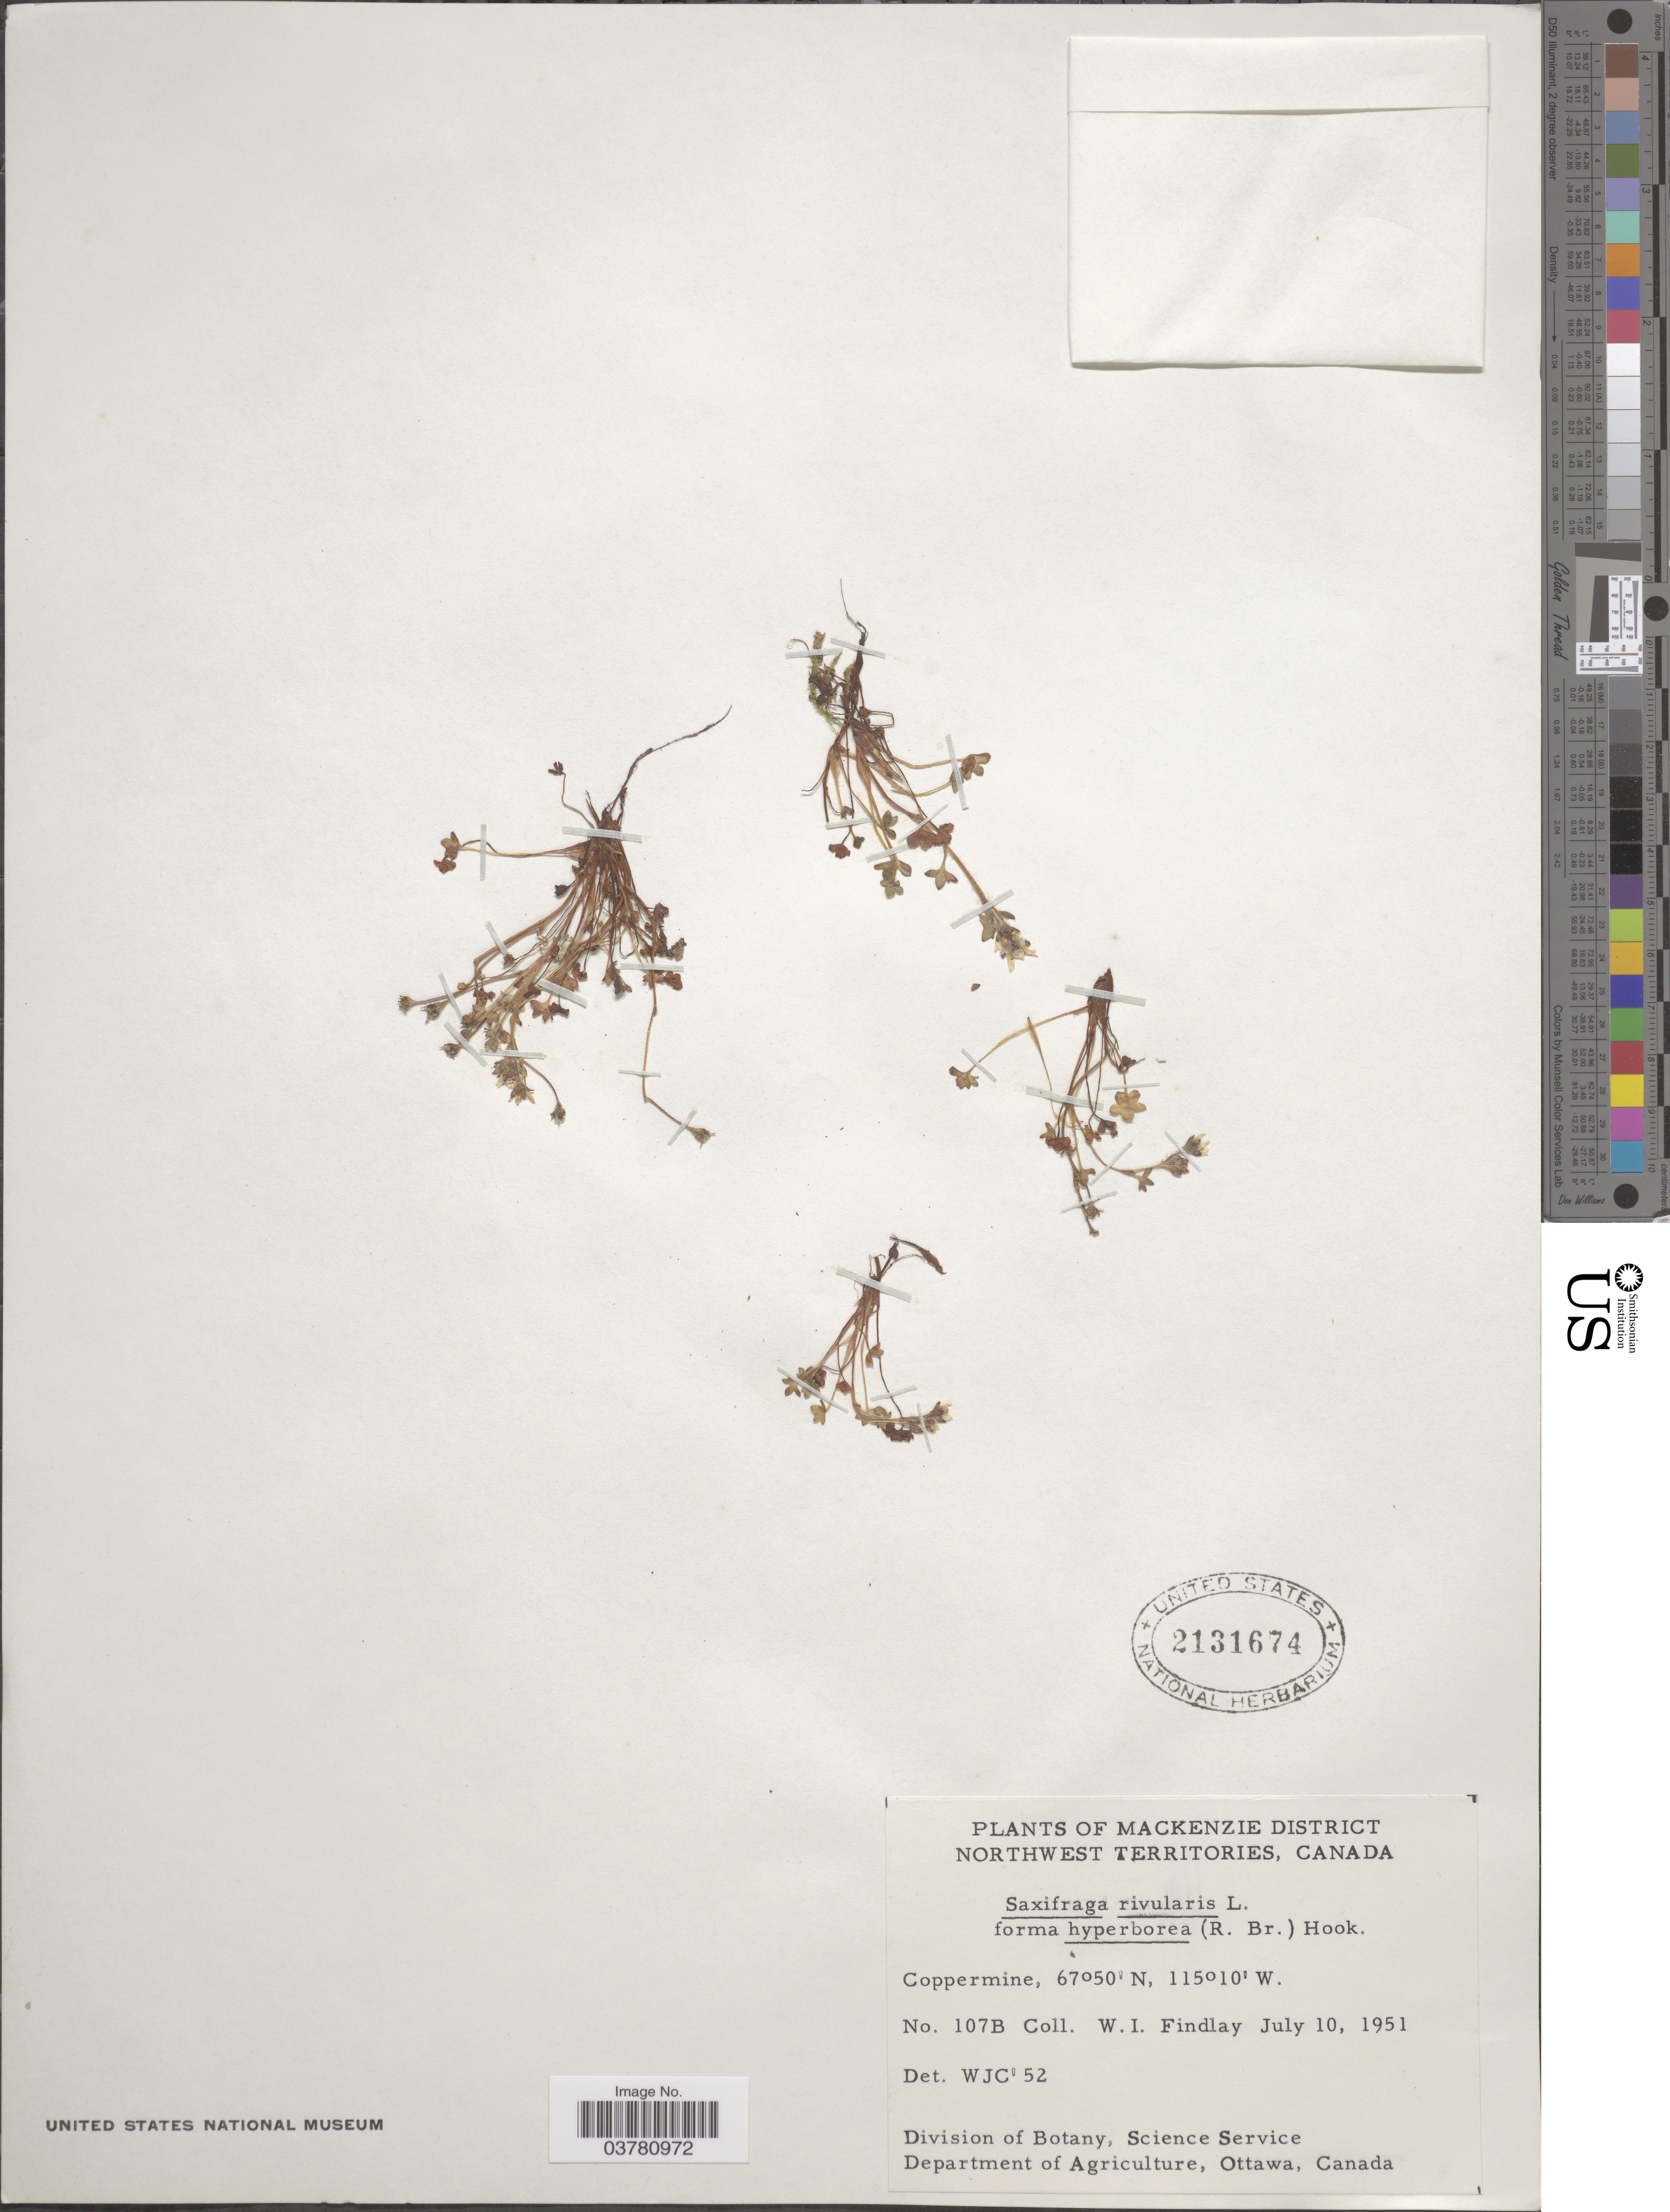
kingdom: Plantae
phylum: Tracheophyta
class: Magnoliopsida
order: Saxifragales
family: Saxifragaceae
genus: Saxifraga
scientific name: Saxifraga rivularis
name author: L.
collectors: W. Findlay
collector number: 107B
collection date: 1951-07-10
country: Canada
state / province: Northwest Territories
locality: Mackenzie District. Coppermine.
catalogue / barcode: US 2131674